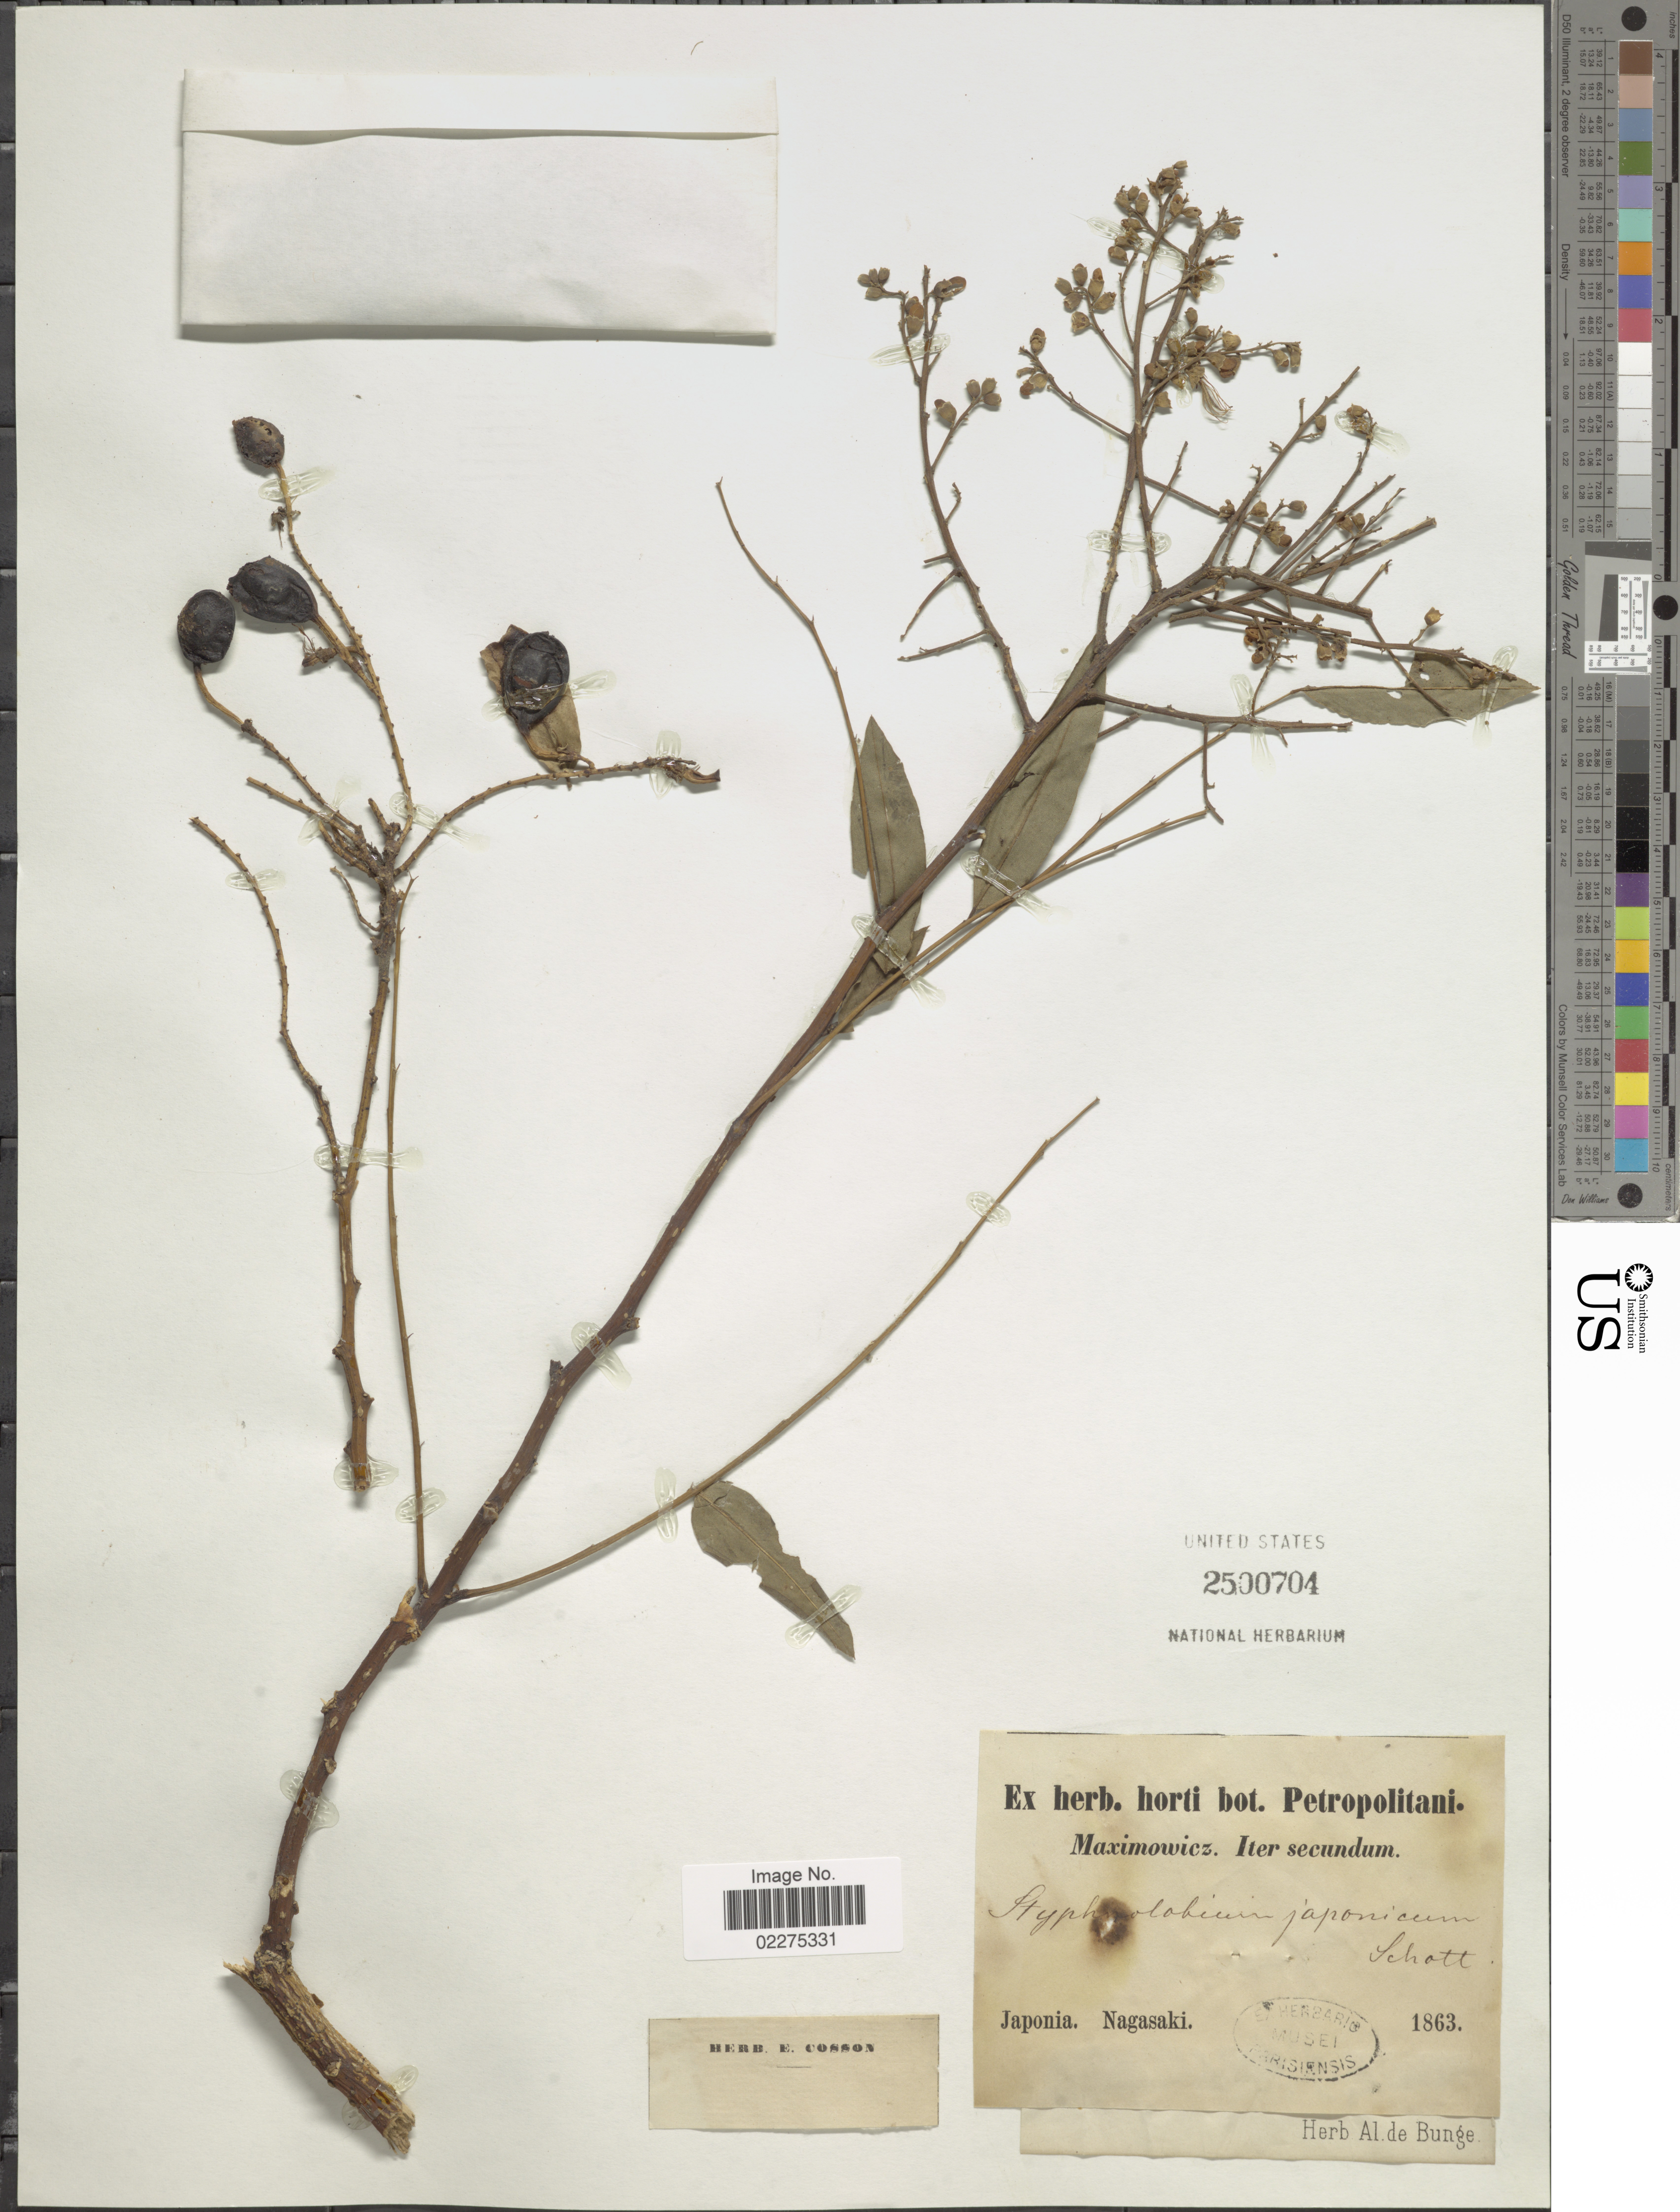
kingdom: Plantae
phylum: Tracheophyta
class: Magnoliopsida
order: Fabales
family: Fabaceae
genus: Sophora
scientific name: Sophora japonica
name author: L.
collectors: -. Maximowicz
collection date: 1863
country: Japan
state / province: Nagasaki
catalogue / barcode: US 2500704